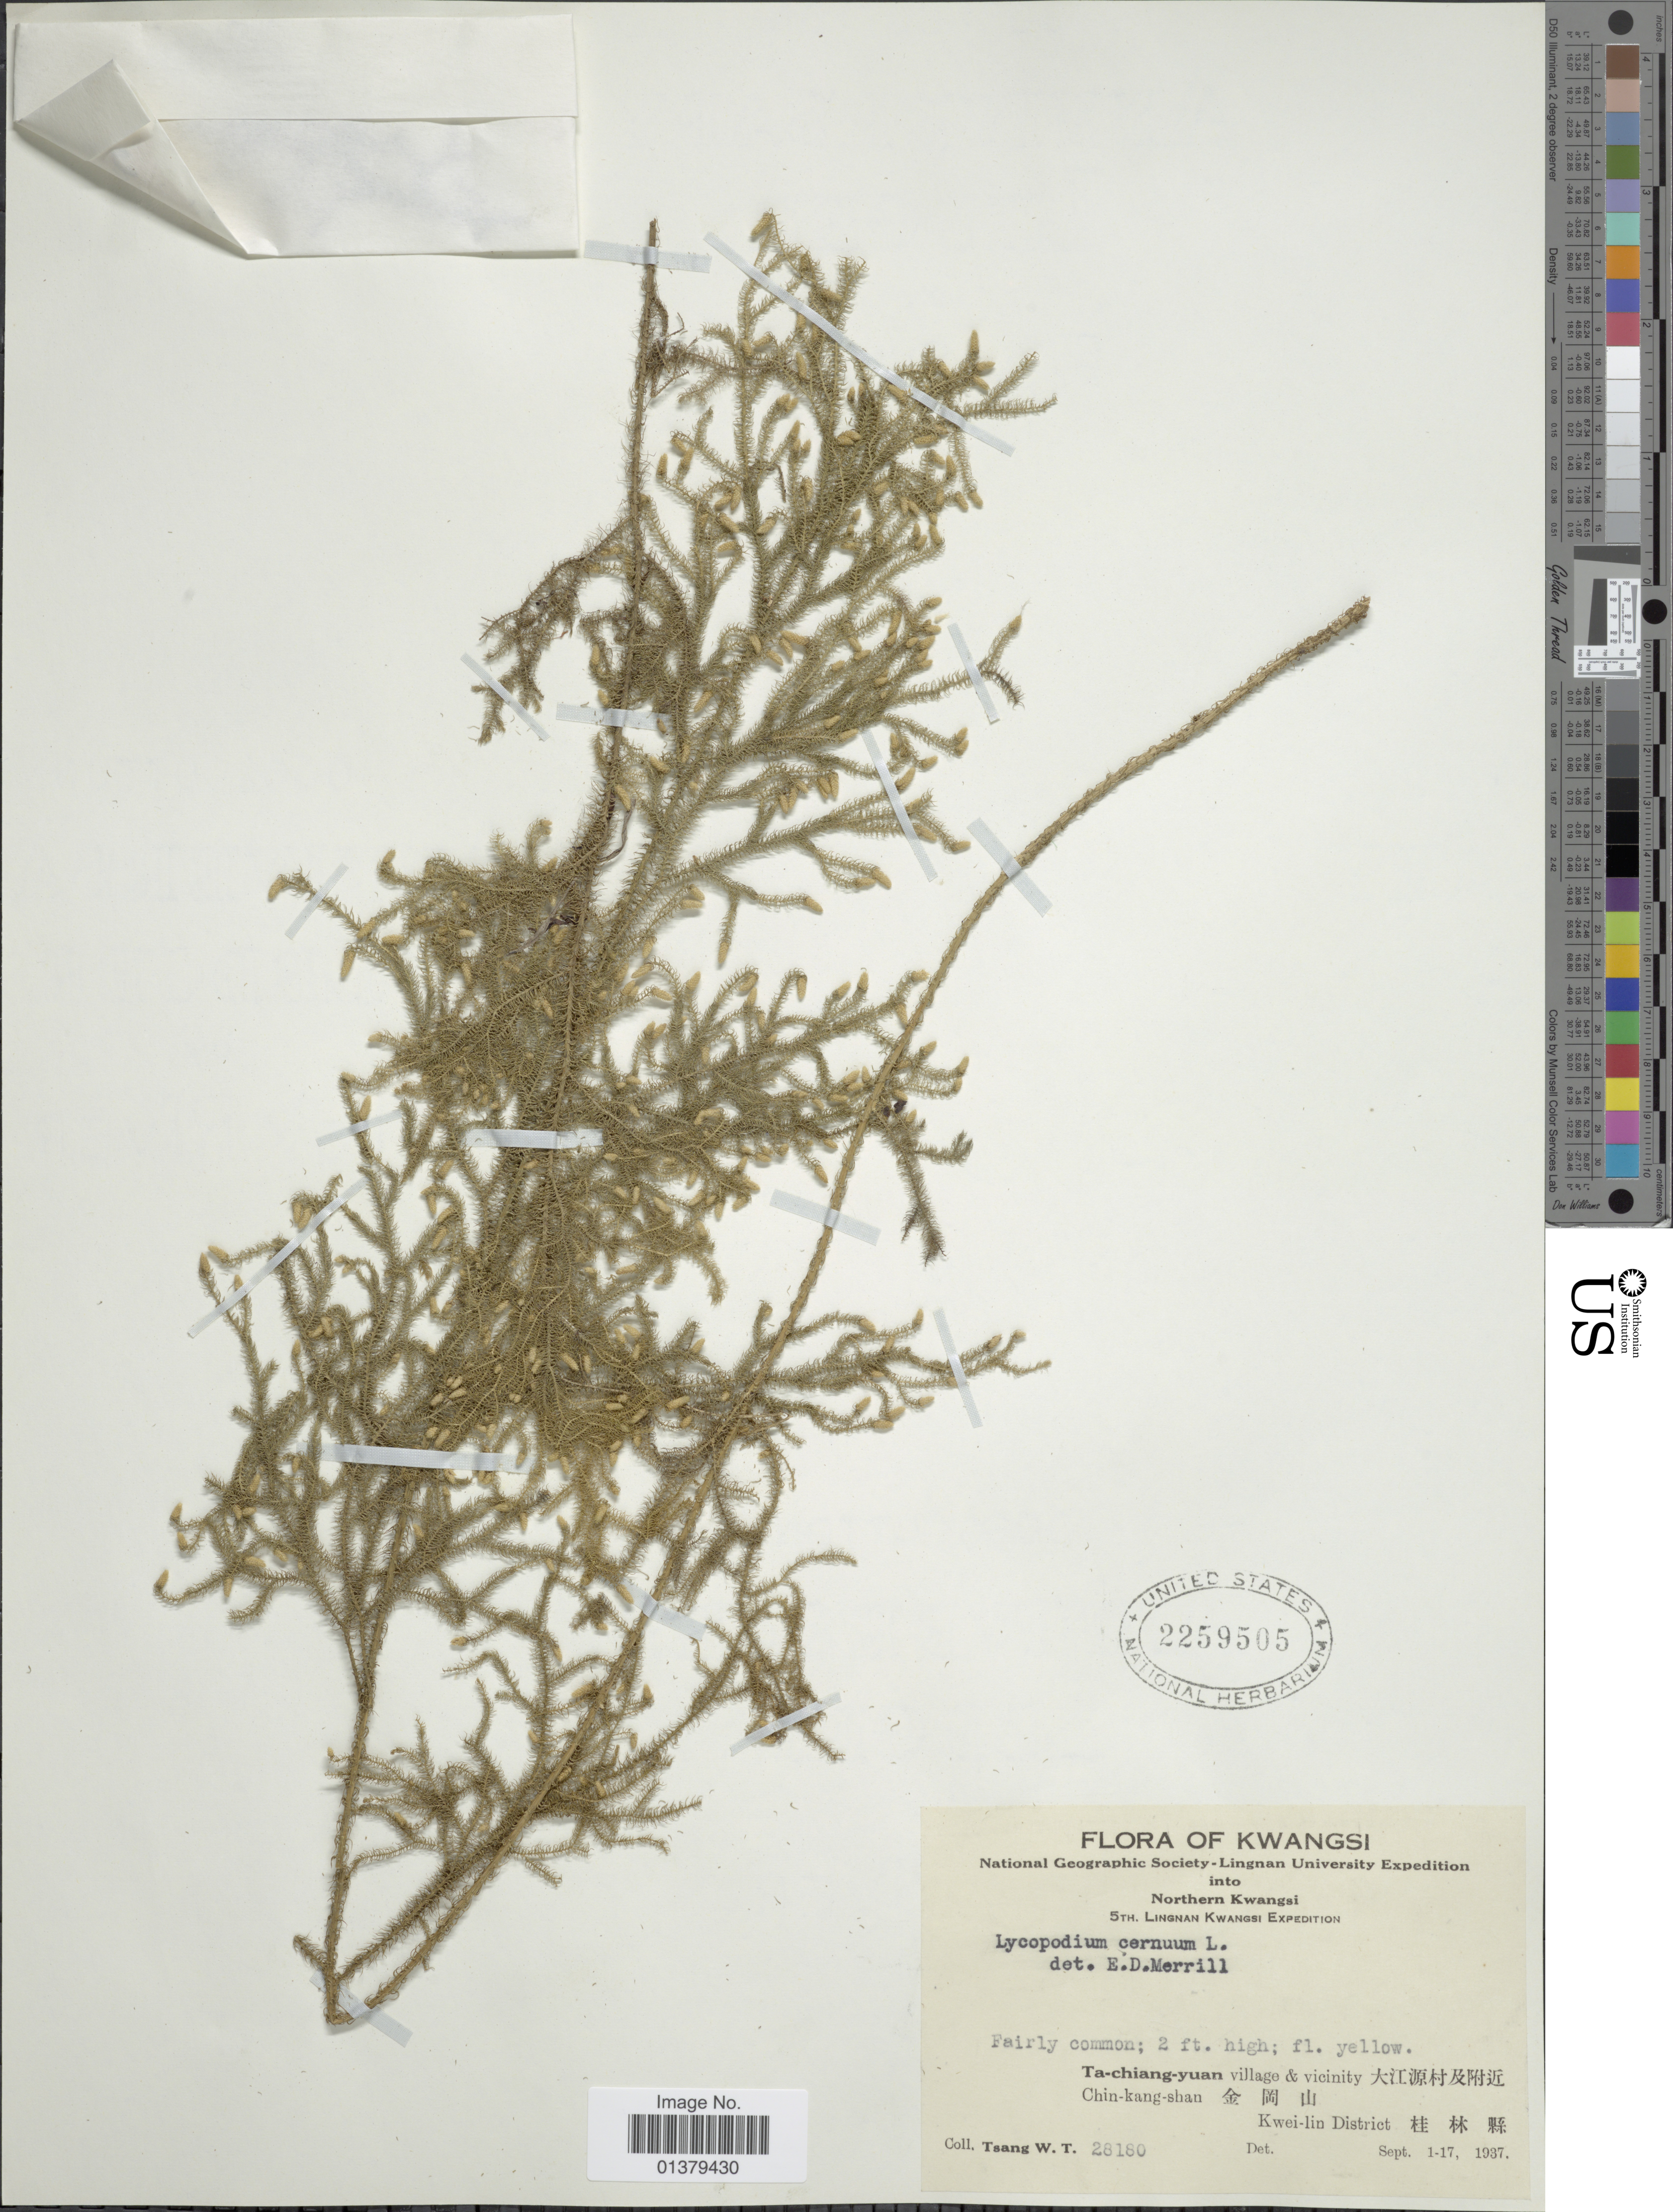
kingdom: Plantae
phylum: Tracheophyta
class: Lycopodiopsida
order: Lycopodiales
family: Lycopodiaceae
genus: Palhinhaea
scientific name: Palhinhaea cernua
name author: (L.) Vasc. & Franco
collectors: W. T. Tsang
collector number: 28180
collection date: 1937-09-01/1937-09-17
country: China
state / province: Guangxi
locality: Kweilin; Jingangshan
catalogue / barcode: US 2259505